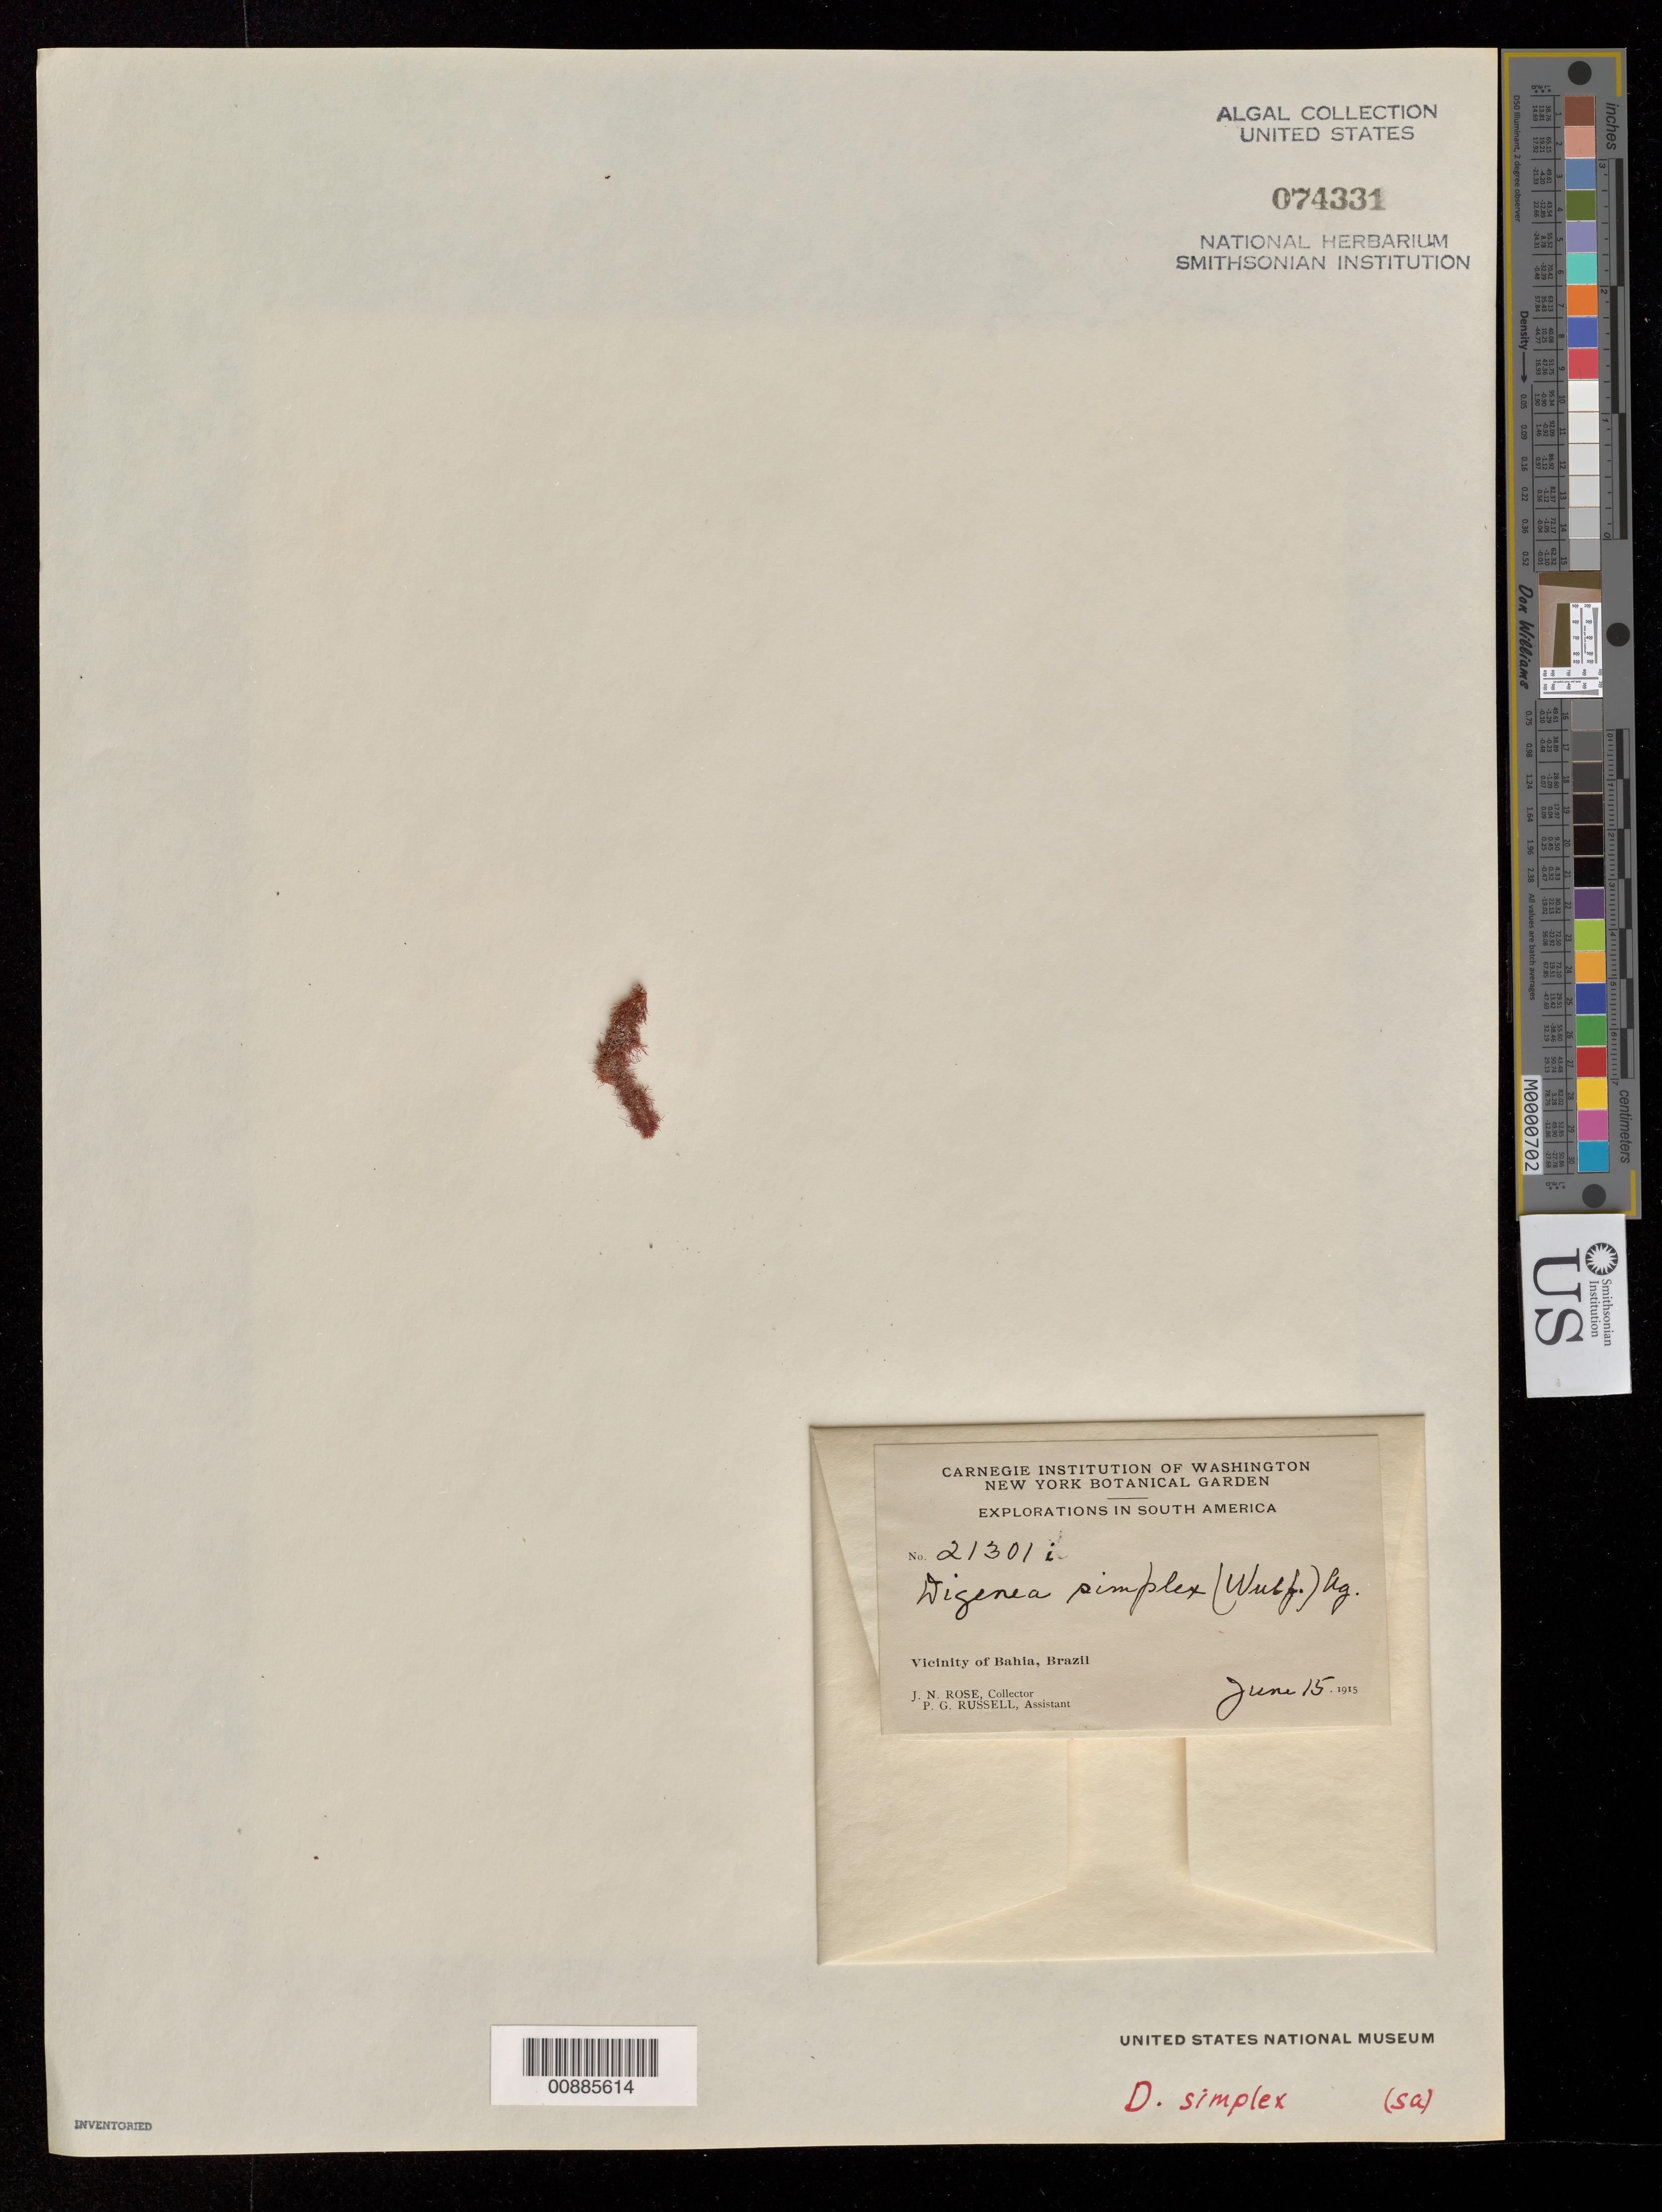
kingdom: Plantae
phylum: Rhodophyta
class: Florideophyceae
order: Ceramiales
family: Rhodomelaceae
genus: Digenea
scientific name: Digenea simplex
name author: (Wulfen) C. Agardh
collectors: J. N. Rose & P. G. Russell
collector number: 21301i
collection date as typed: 15 Jun 1915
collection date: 1915-06-15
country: Brazil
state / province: Bahia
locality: Salvador (Bahia) area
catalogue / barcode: US 74331